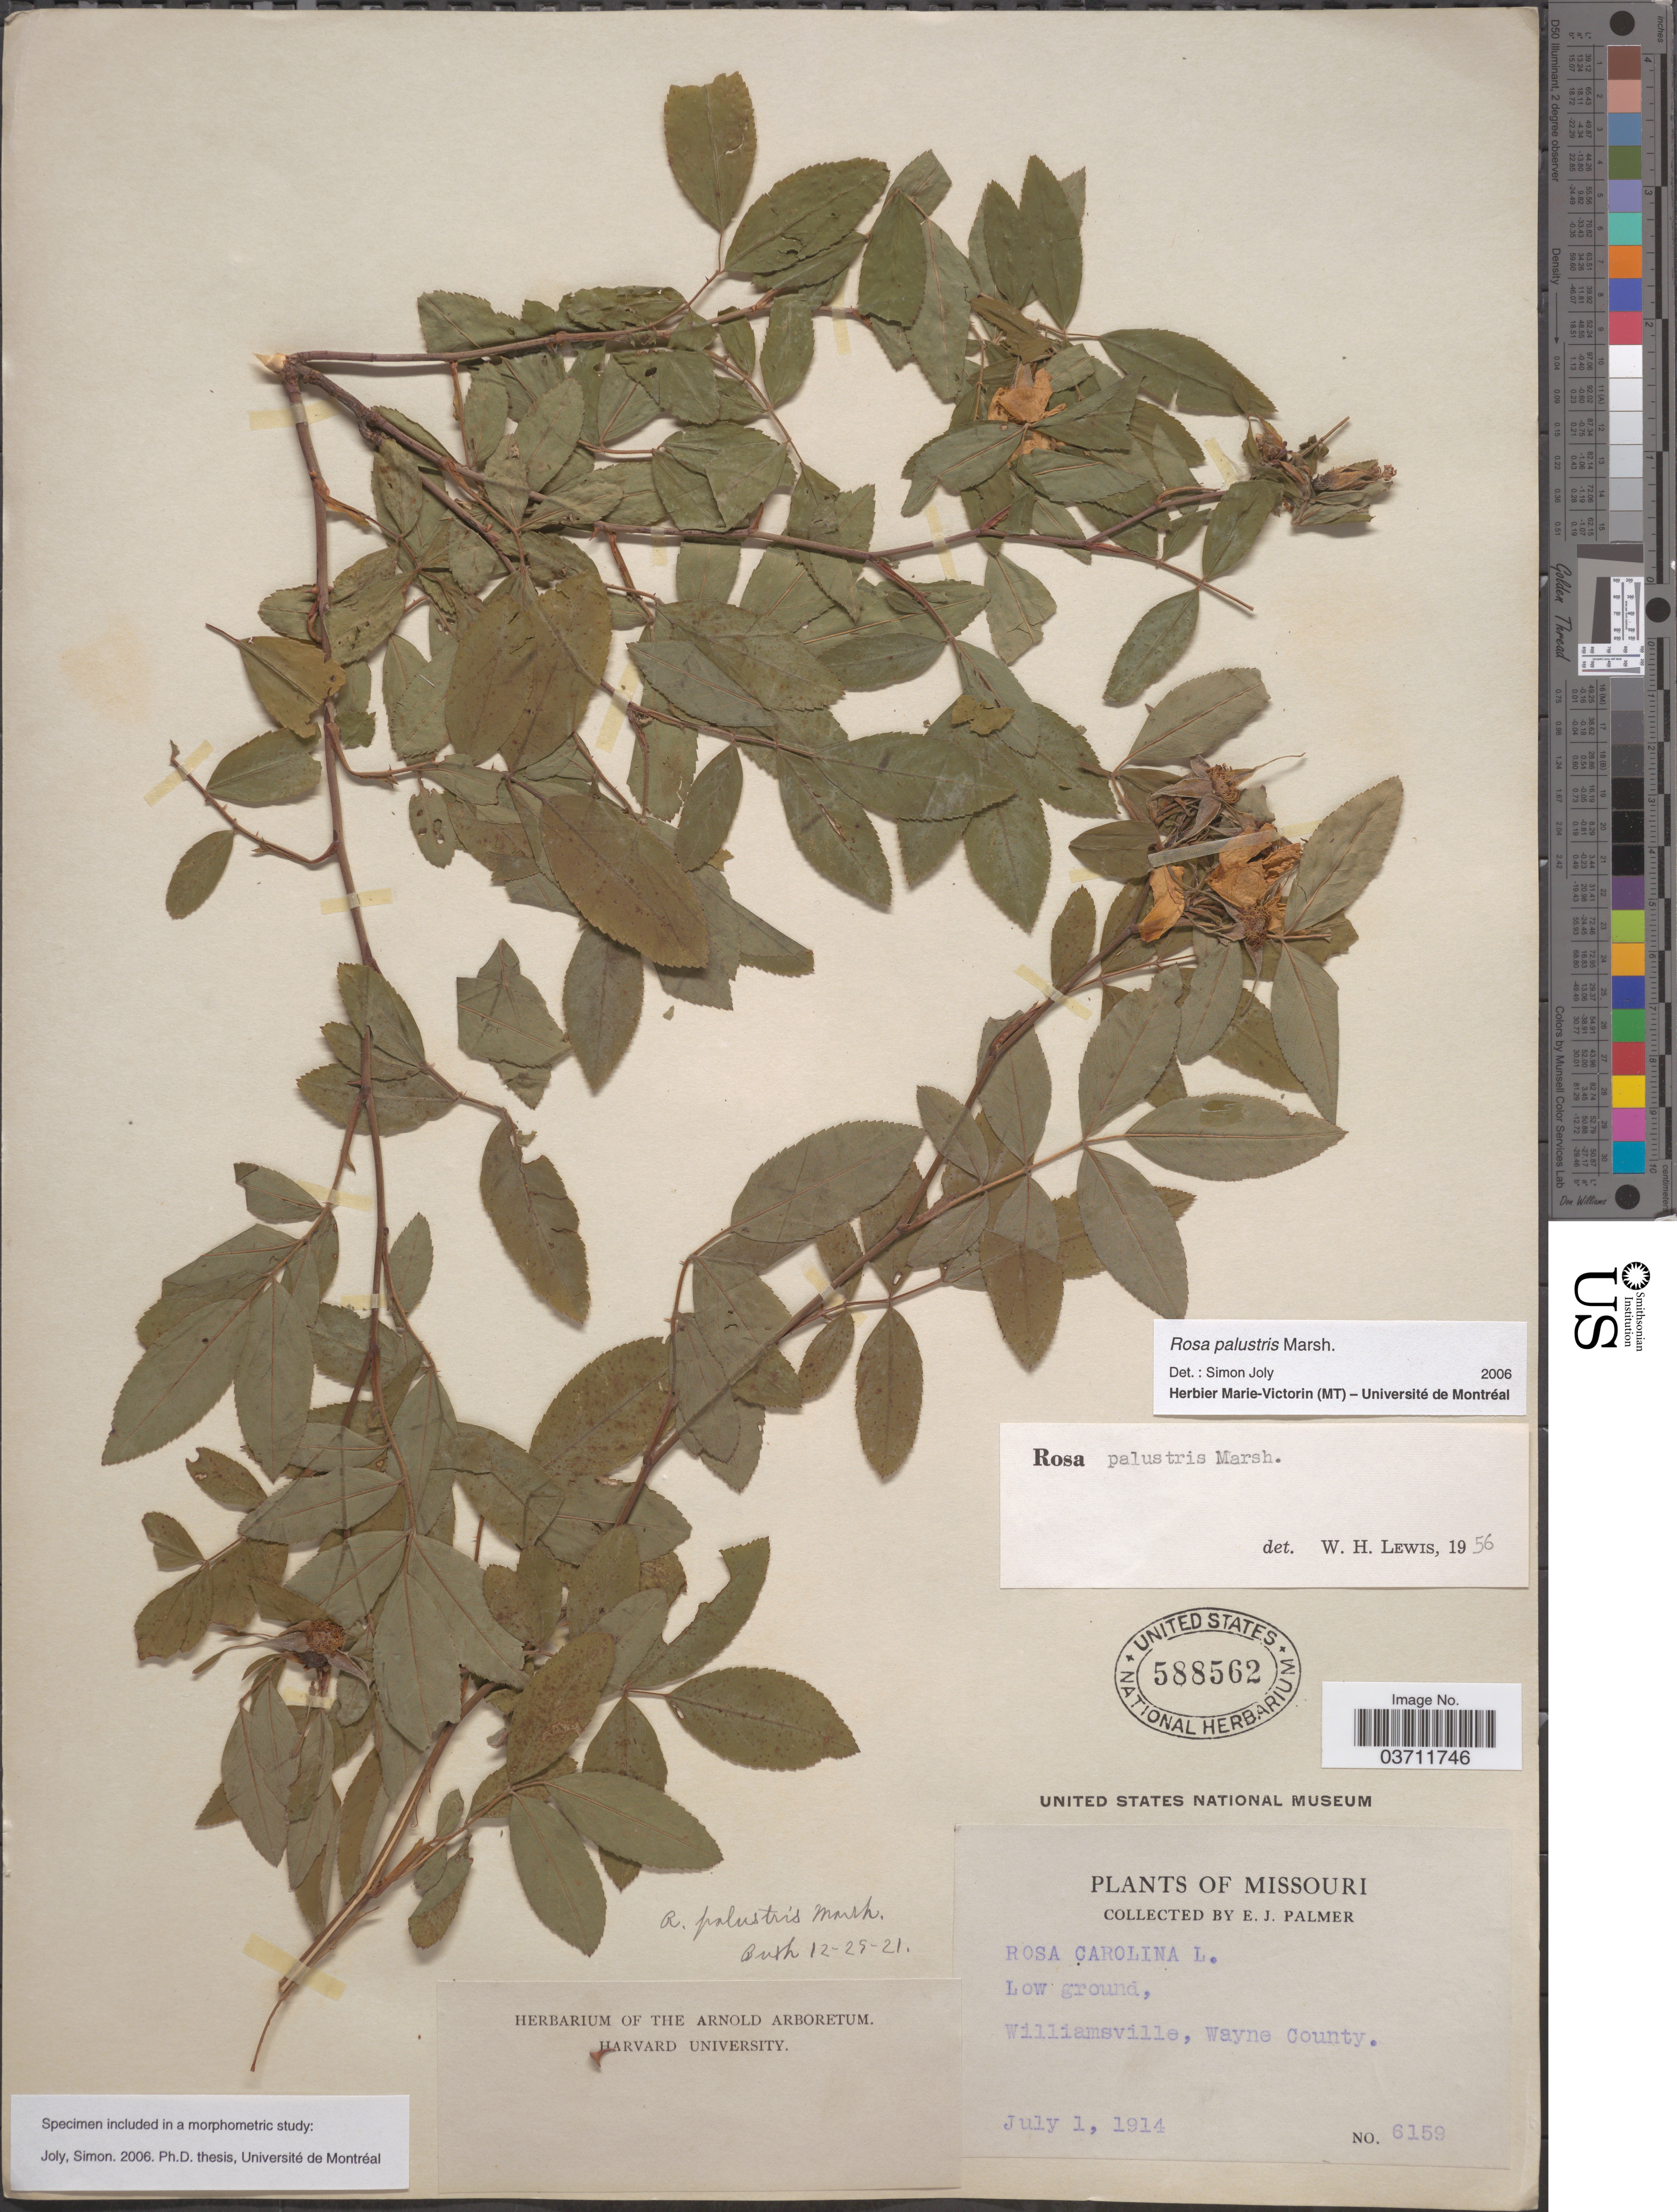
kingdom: Plantae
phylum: Tracheophyta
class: Magnoliopsida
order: Rosales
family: Rosaceae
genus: Rosa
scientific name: Rosa palustris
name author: Marshall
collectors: E. J. Palmer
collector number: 6159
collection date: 1914-07-01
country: United States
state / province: Missouri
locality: Williamsville, Wayne County.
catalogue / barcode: US 588562